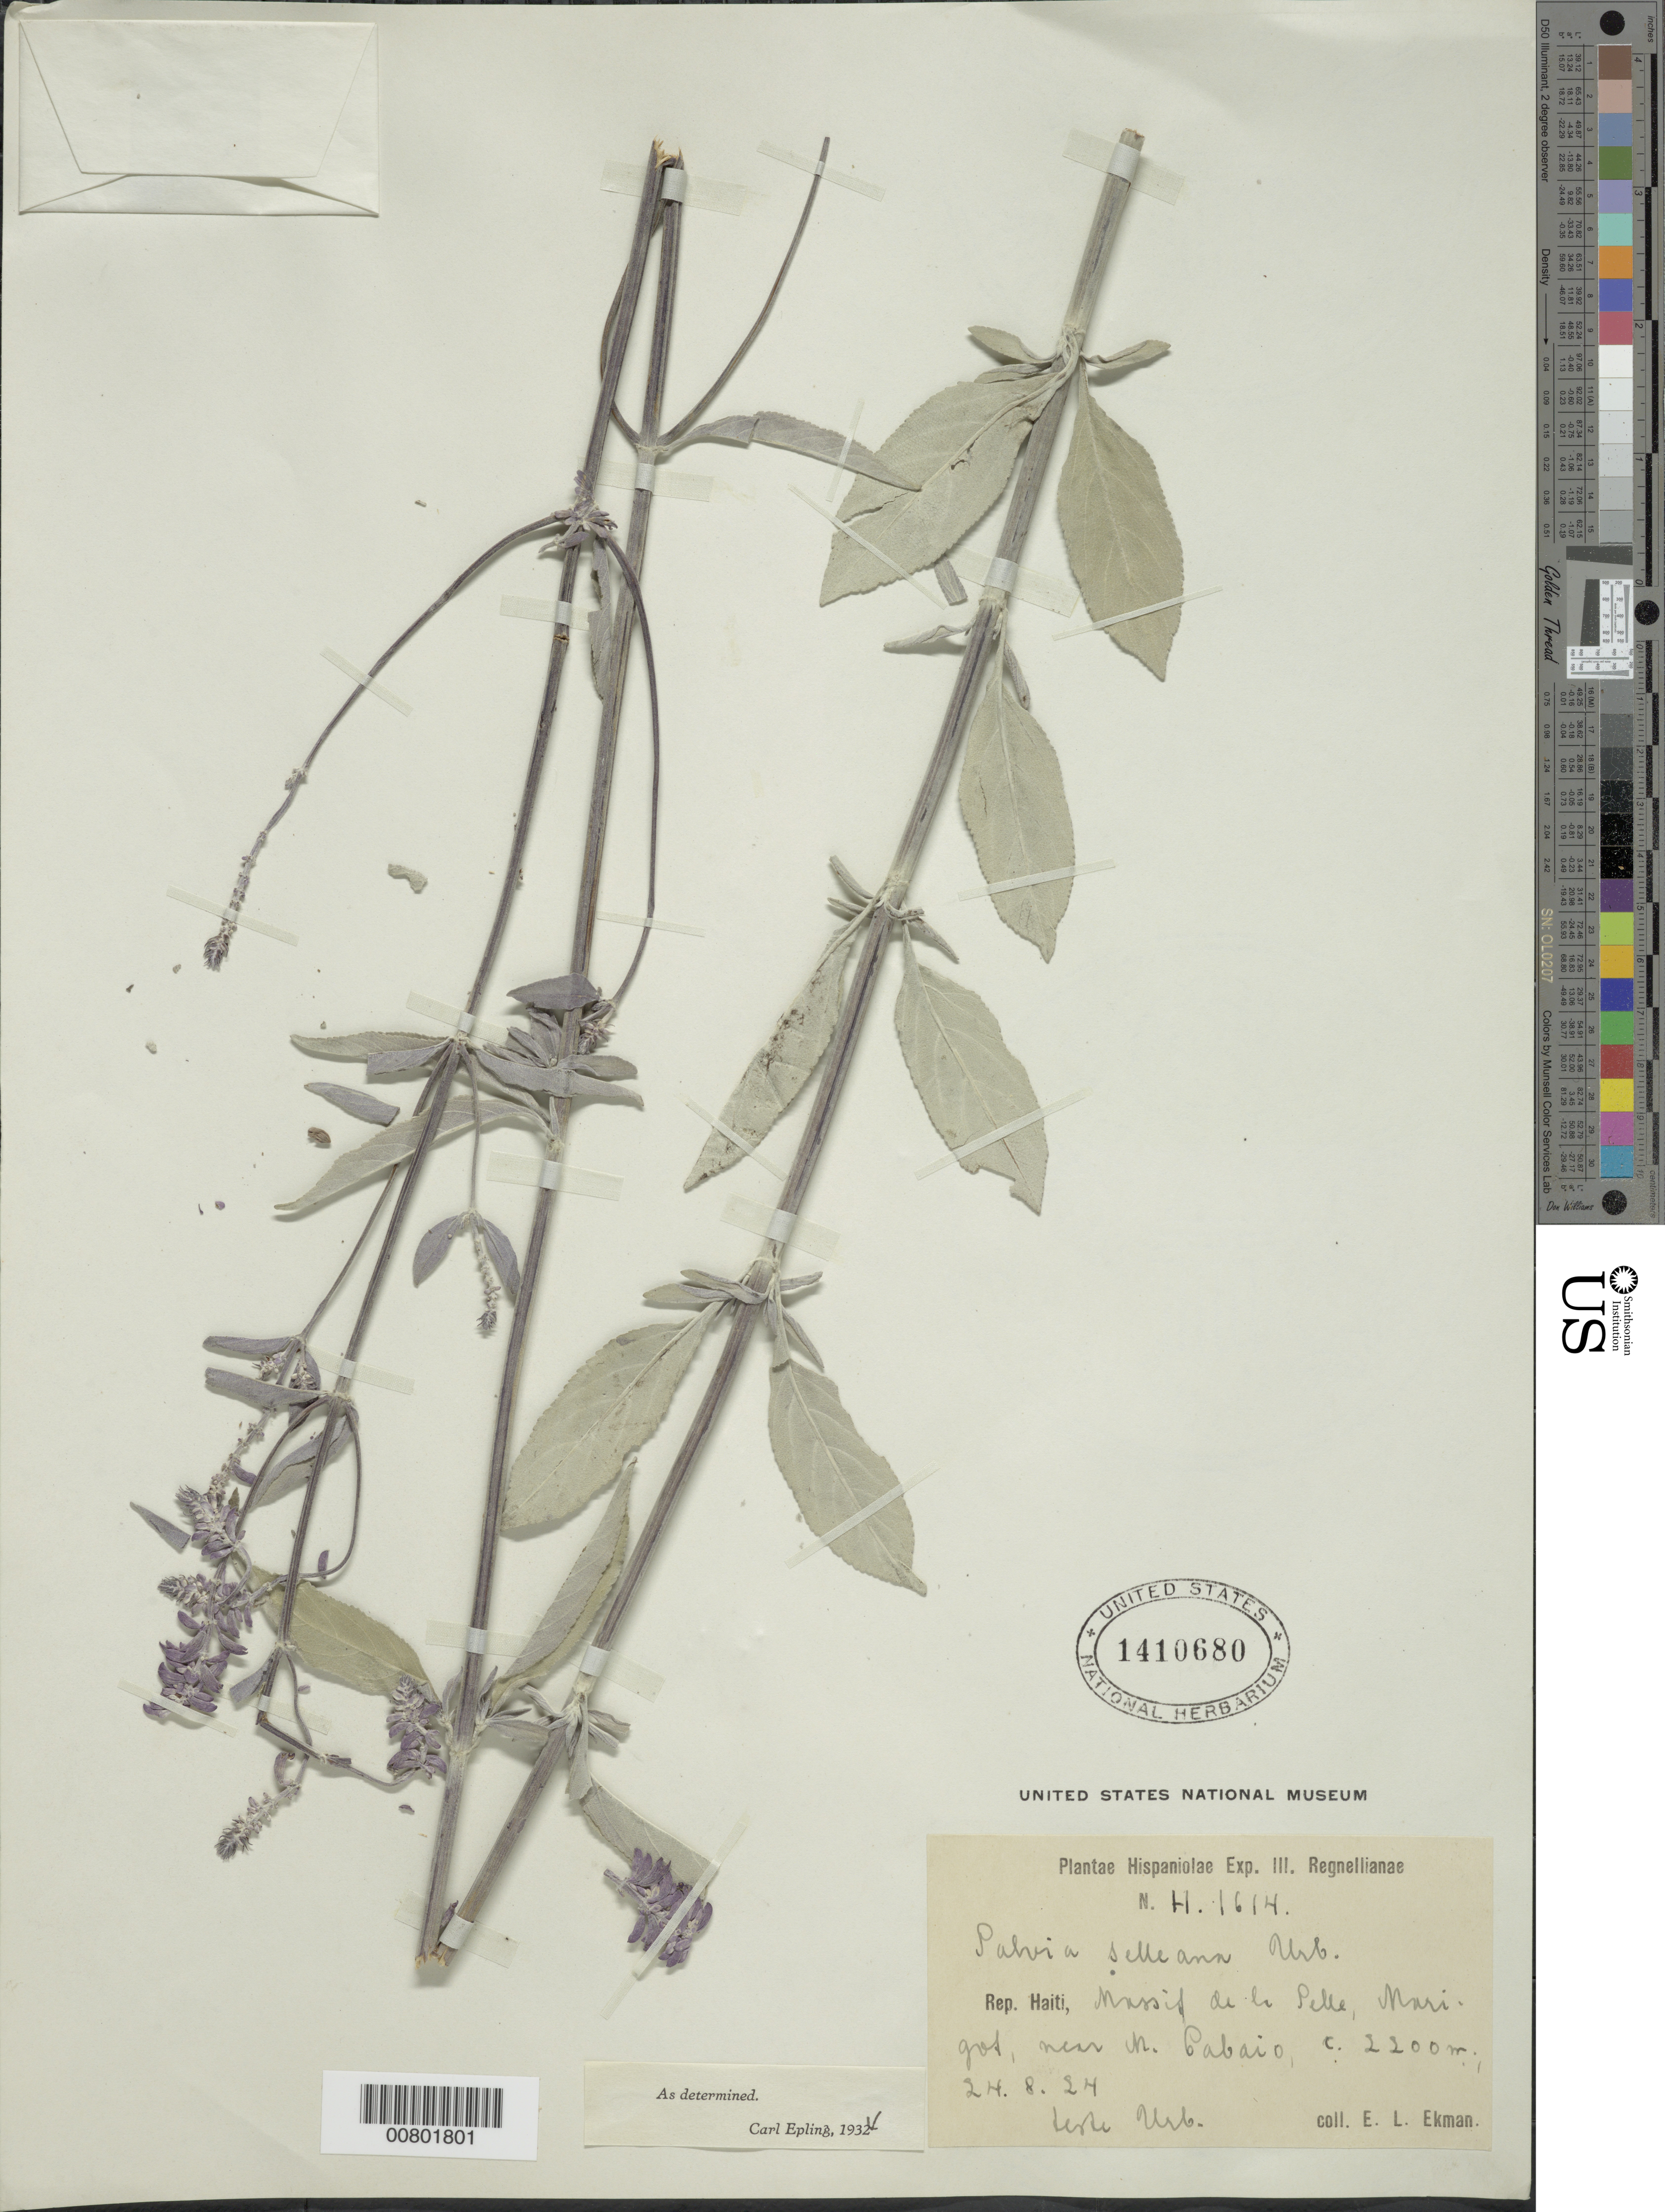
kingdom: Plantae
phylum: Tracheophyta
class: Magnoliopsida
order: Lamiales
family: Lamiaceae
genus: Salvia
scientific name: Salvia selleana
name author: Urb.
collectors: E. L. Ekman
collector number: H 1614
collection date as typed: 24 Aug 1924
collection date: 1924-08-24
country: Haiti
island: Hispaniola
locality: Massif de la Selle, Morne Gros, near M. Cabaio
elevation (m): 2200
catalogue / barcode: US 1410680